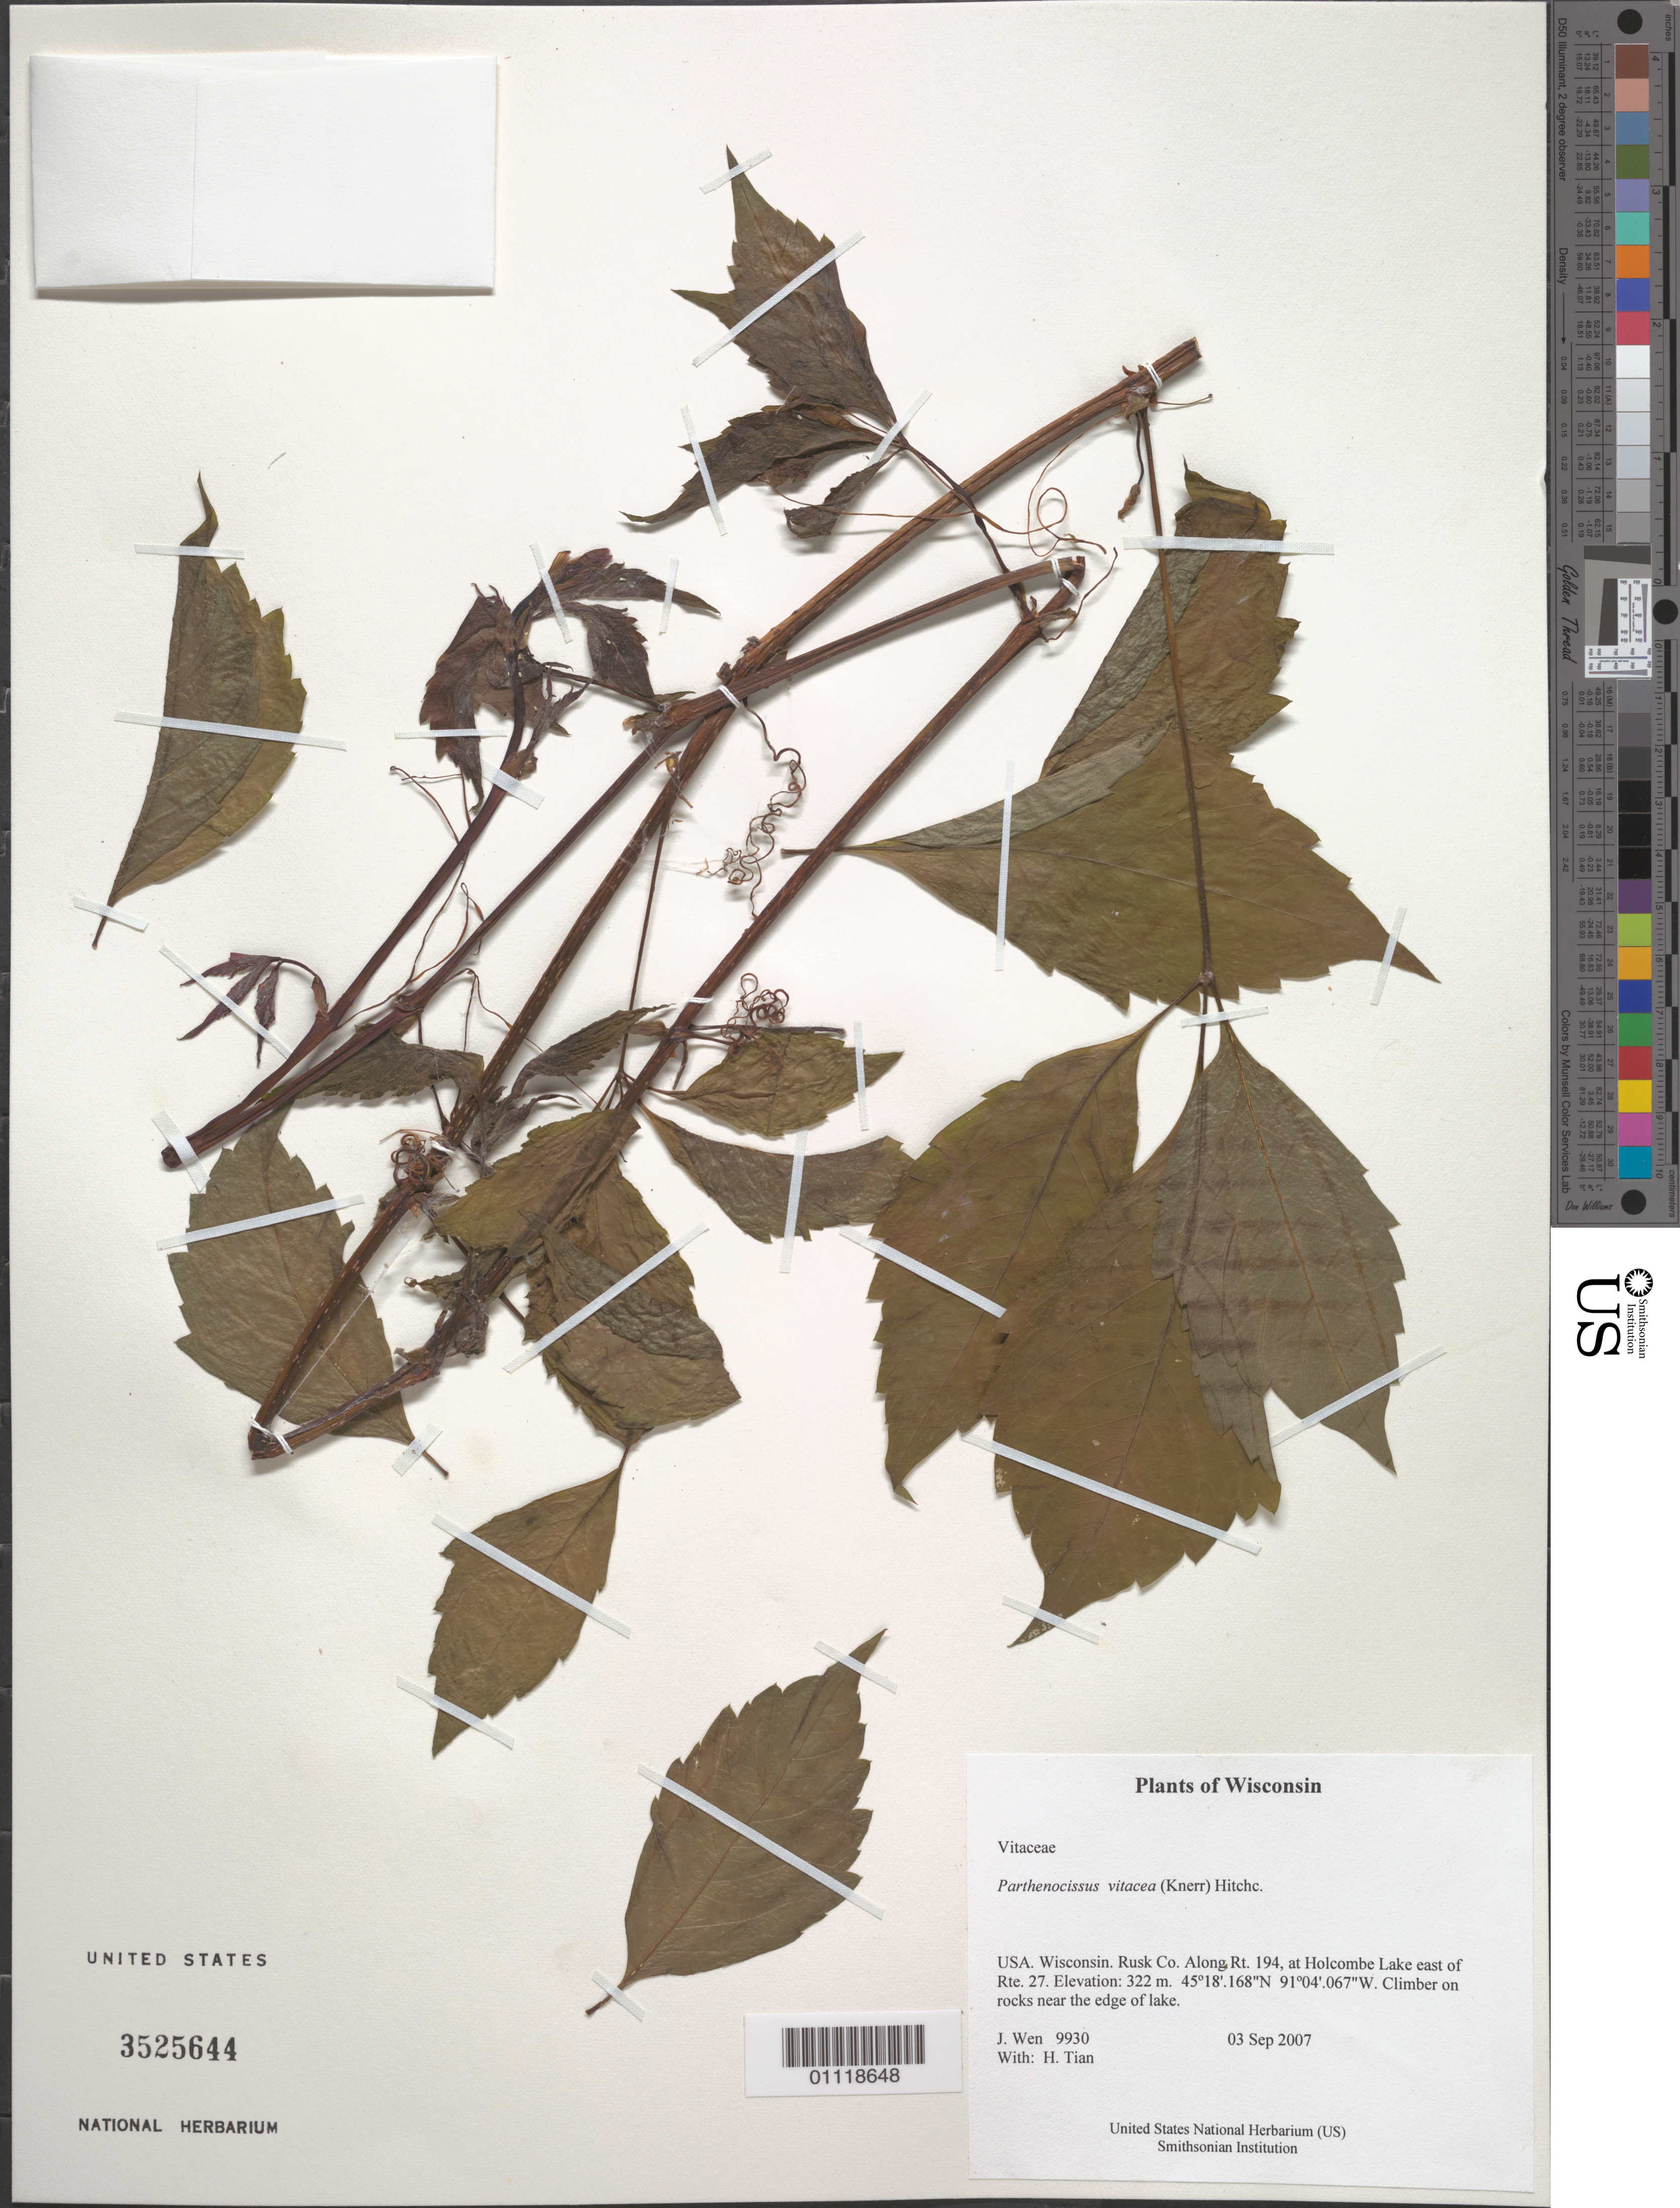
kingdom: Plantae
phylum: Tracheophyta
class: Magnoliopsida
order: Vitales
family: Vitaceae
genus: Parthenocissus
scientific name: Parthenocissus vitacea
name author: (Knerr) Hitchc.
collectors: J. Wen & H. Tian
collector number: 9930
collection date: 2007-09-03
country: United States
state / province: Wisconsin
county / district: Rusk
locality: Along Rt 194, at Holcombe Lake E of Rt 27.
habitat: Climber on rocks near the edge of lake.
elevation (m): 322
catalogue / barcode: US 3525644